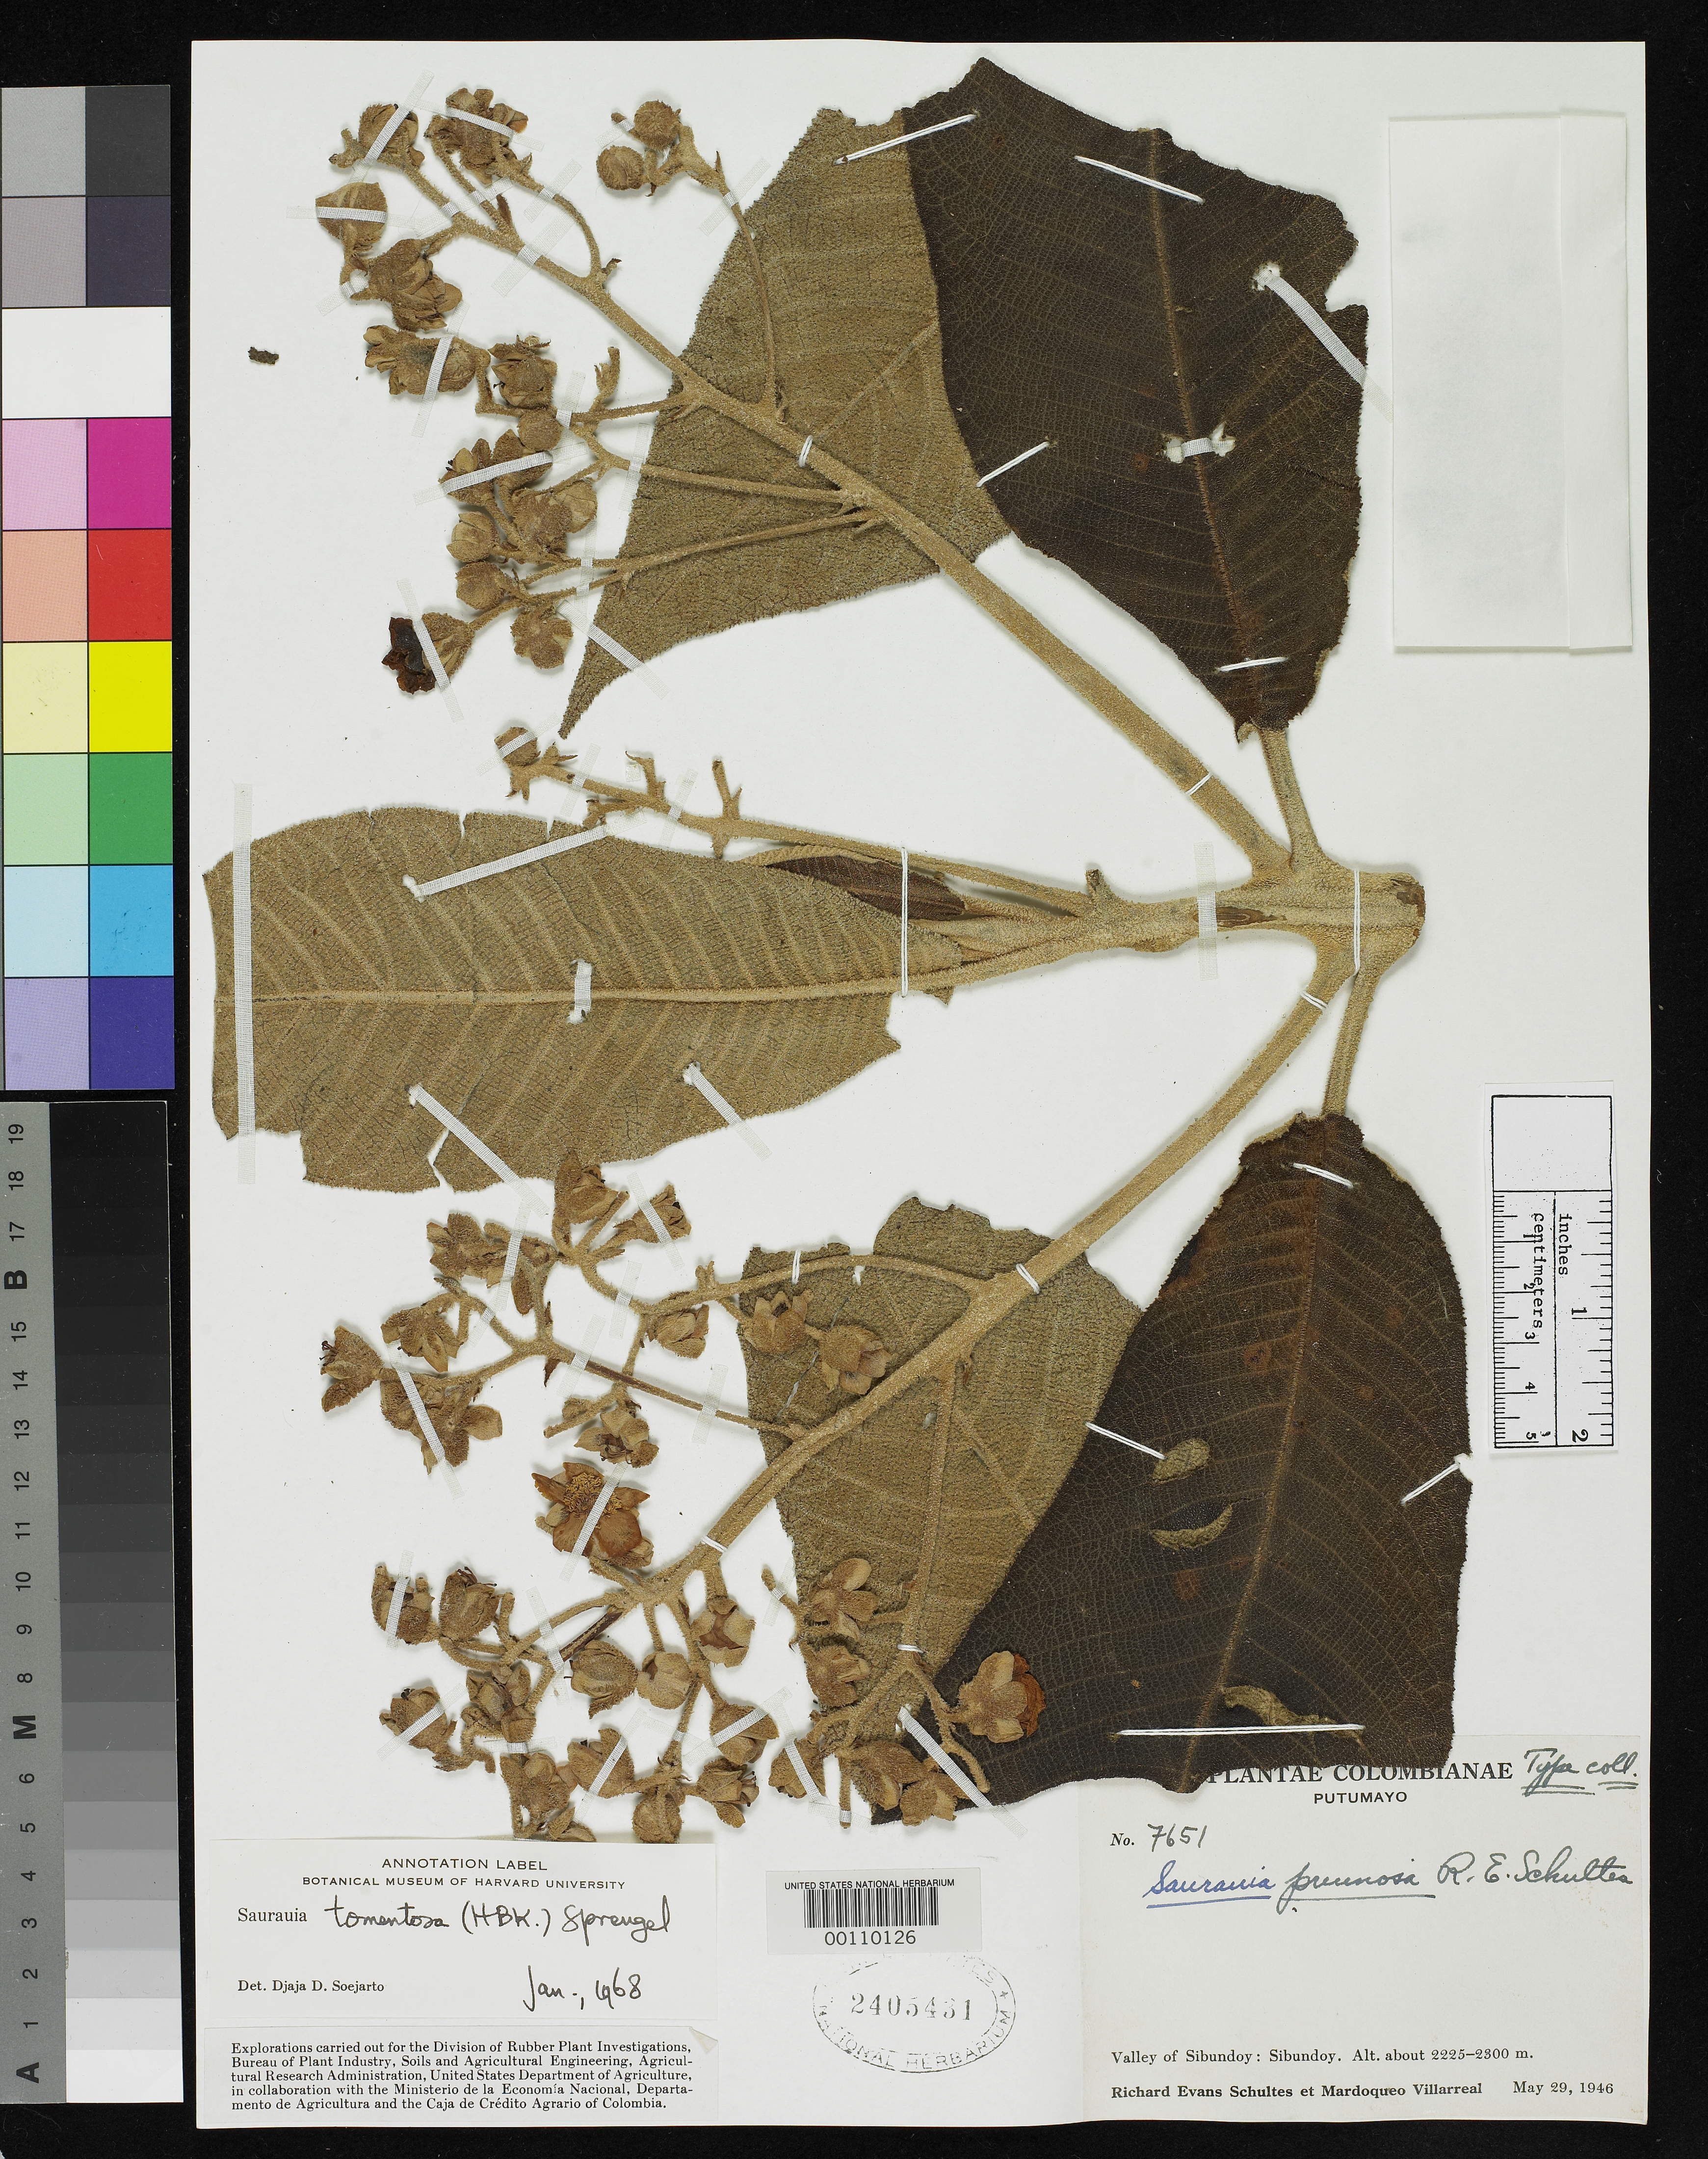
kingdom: Plantae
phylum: Tracheophyta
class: Magnoliopsida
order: Ericales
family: Actinidiaceae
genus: Saurauia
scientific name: Saurauia pruinosa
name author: R.E. Schult.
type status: Isotype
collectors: R. E. Schultes & M. Villareal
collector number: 7651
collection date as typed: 29 May 1946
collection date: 1946-05-29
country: Colombia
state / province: Putumayo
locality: Sibundoy.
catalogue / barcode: US 2405431